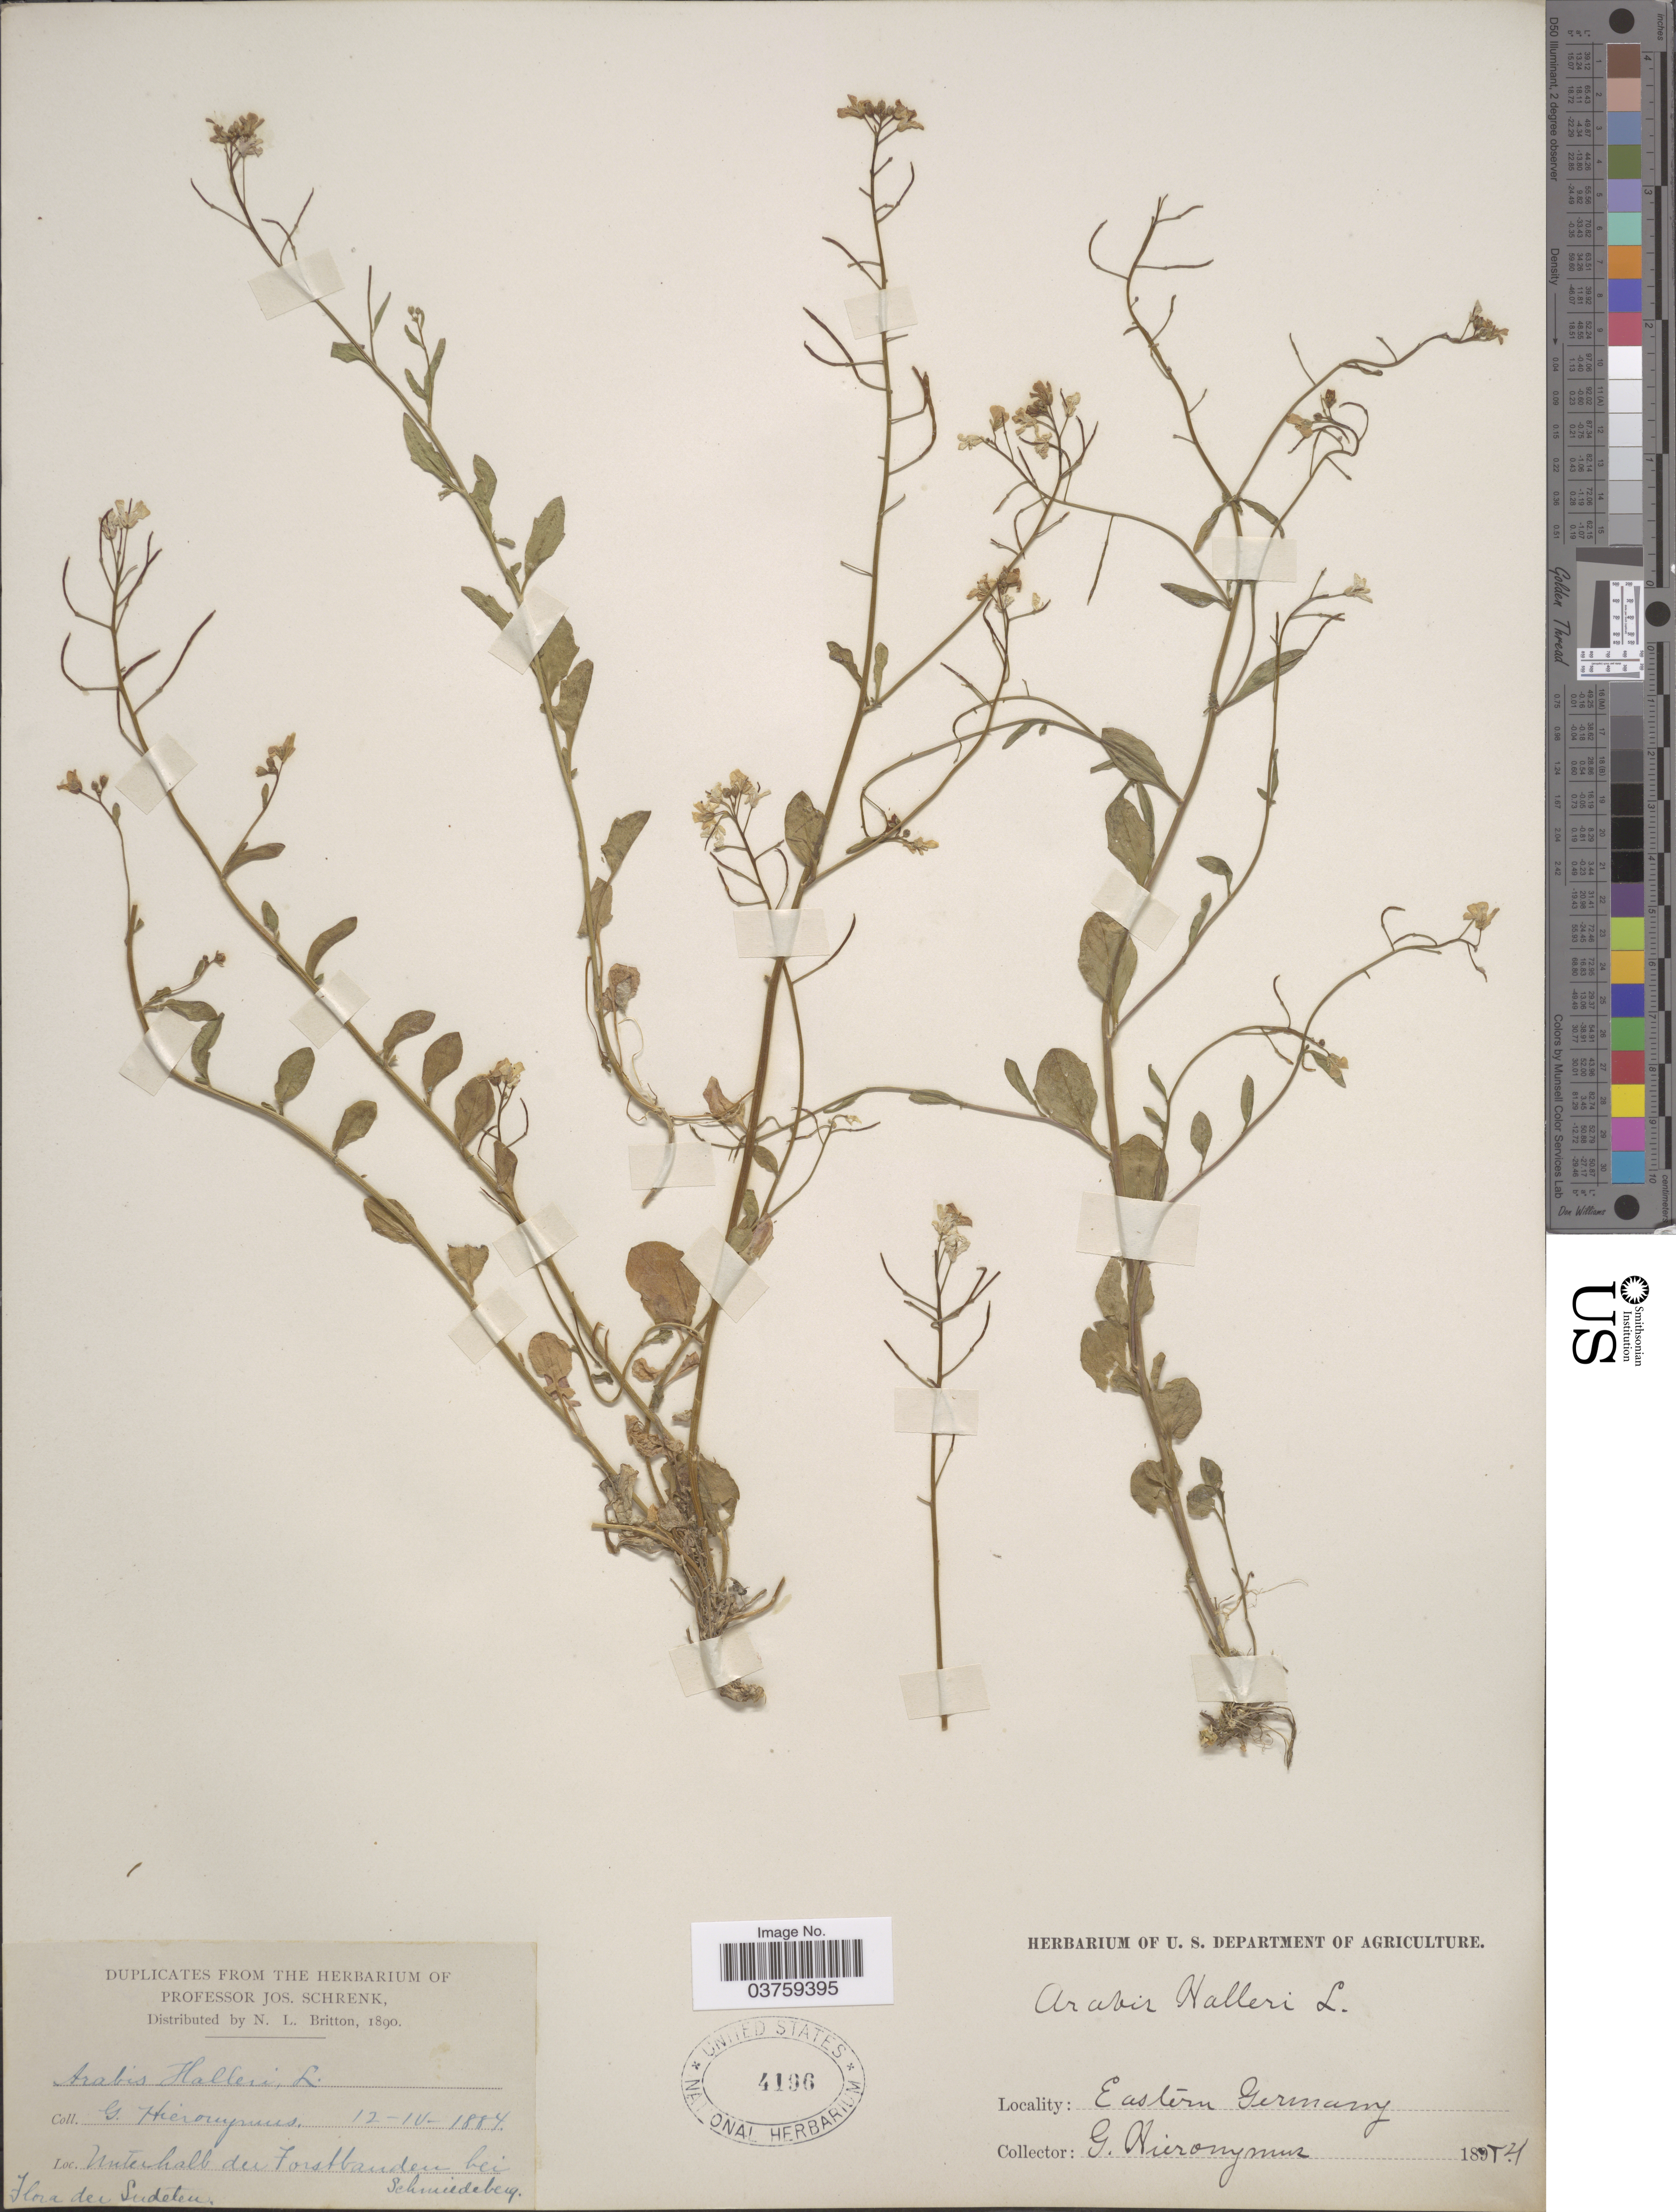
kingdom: Plantae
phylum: Tracheophyta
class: Magnoliopsida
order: Brassicales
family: Brassicaceae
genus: Arabis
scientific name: Arabis halleri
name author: L.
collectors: G. H. Hieronymus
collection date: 1891-04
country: Germany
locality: Eastern Germany. Unterhalb der Forstbanden bei Schmiedeberg. Sudeten.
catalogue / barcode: US 4196